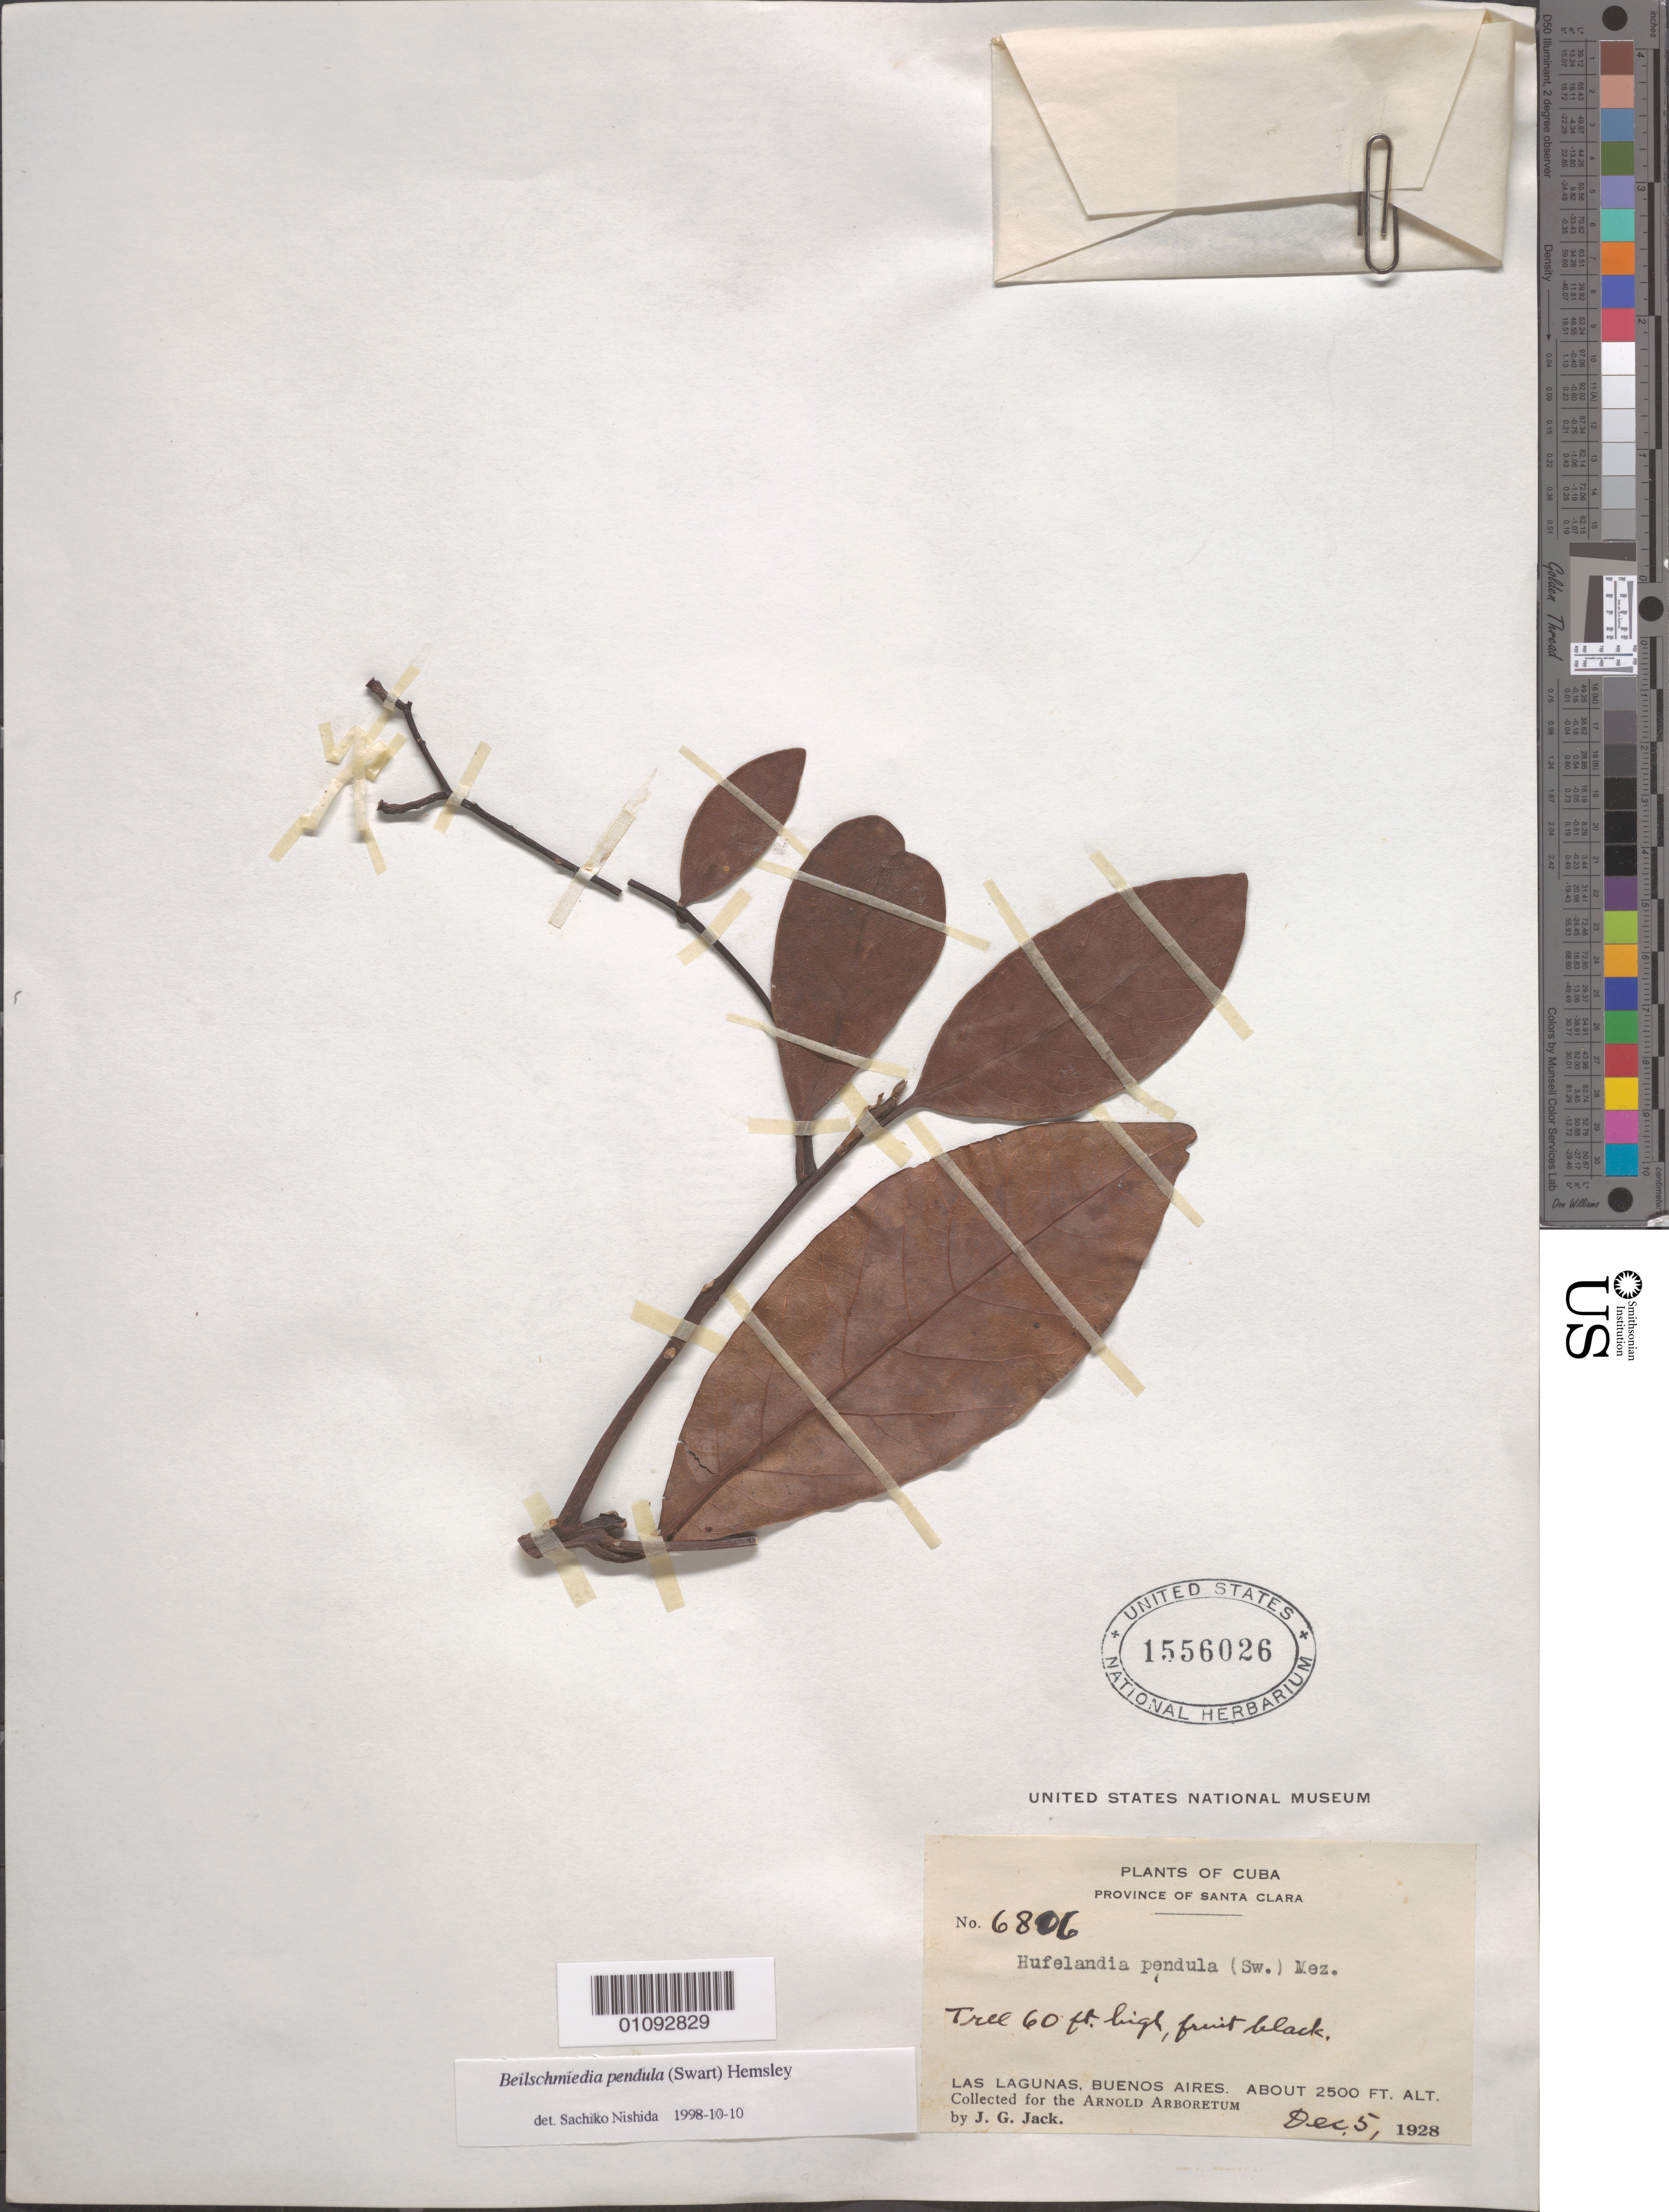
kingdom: Plantae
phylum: Tracheophyta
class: Magnoliopsida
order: Laurales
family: Lauraceae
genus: Beilschmiedia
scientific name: Beilschmiedia pendula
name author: (Sw.) Hemsl.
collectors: J. G. Jack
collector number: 6806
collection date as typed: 05 Dec 1928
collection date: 1928-12-05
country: Cuba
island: Cuba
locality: Las Lagunas, Buenos Aires, Cuba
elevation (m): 762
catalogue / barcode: US 1556026